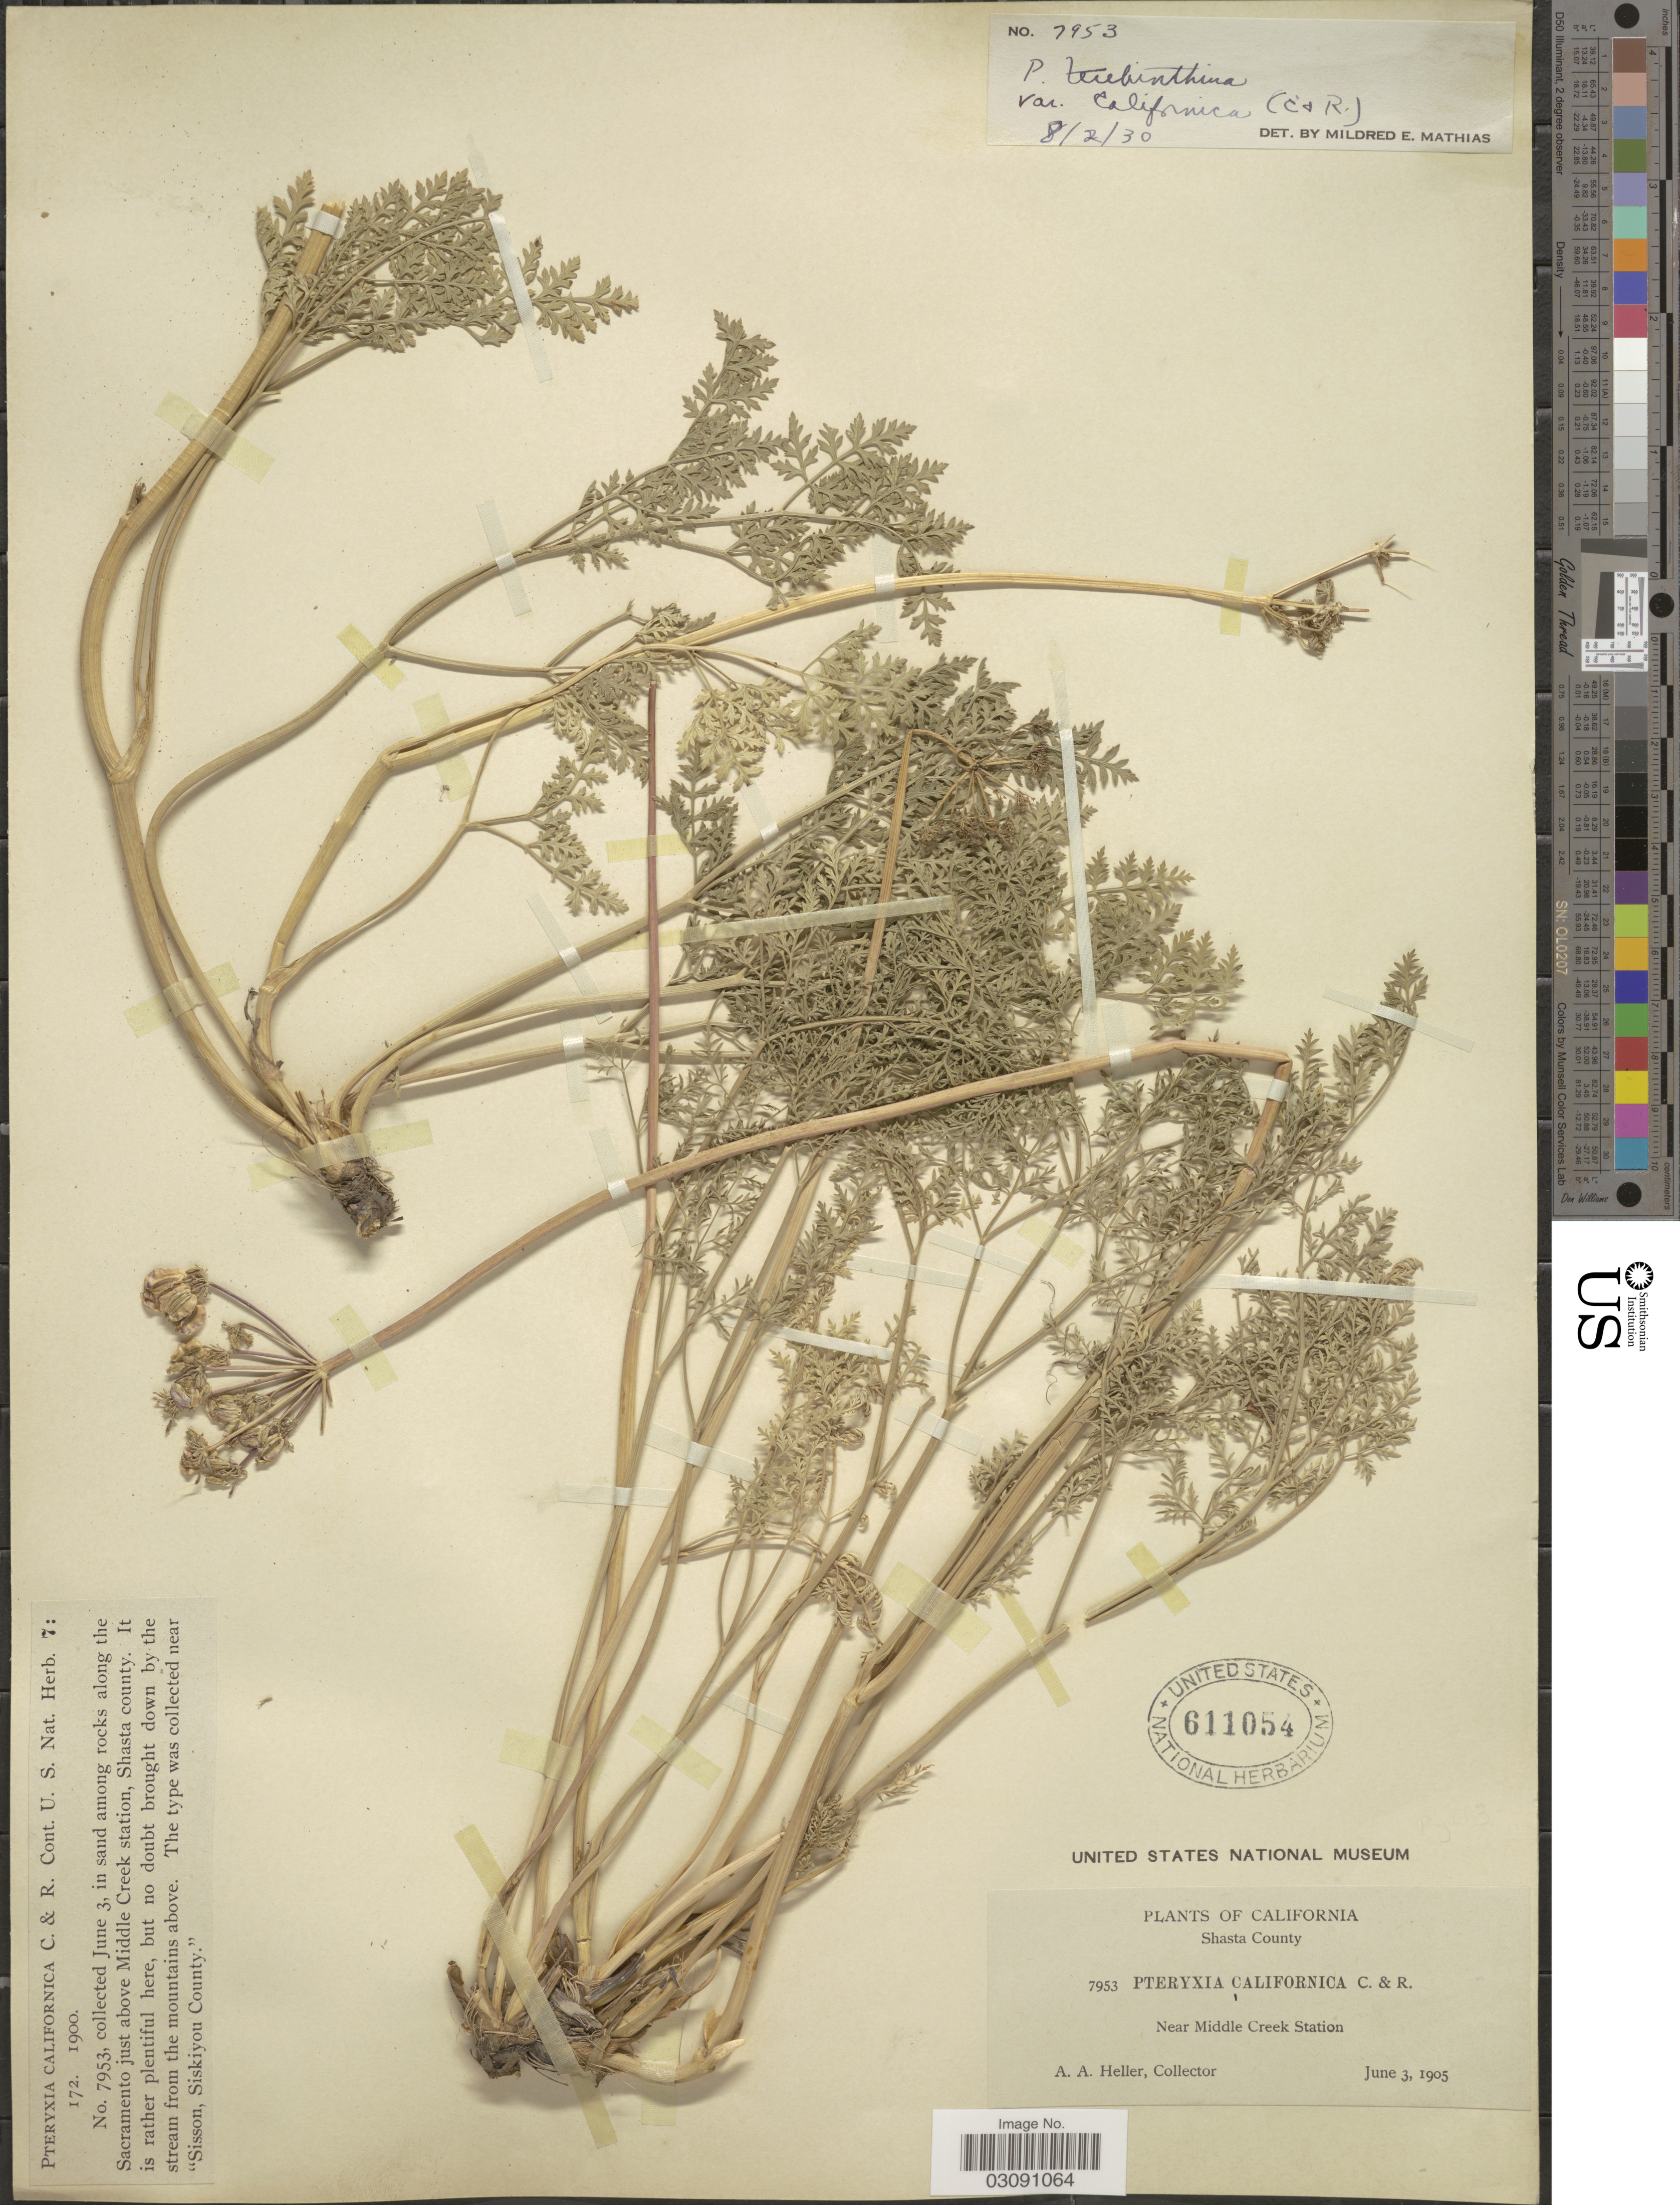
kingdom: Plantae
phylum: Tracheophyta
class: Magnoliopsida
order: Apiales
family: Apiaceae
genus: Pteryxia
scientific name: Pteryxia terebinthina var. californica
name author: (J.M. Coult. & Rose) Mathias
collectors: A. A. Heller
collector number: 7953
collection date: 1905-06-03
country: United States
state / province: California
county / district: Shasta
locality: Shasta County, Near Middle Creek Station, in sand among rocks along the Sacramento just above Middle Creek station, Shasta County. Near "Sisson, Siskiyou County".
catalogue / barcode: US 611054